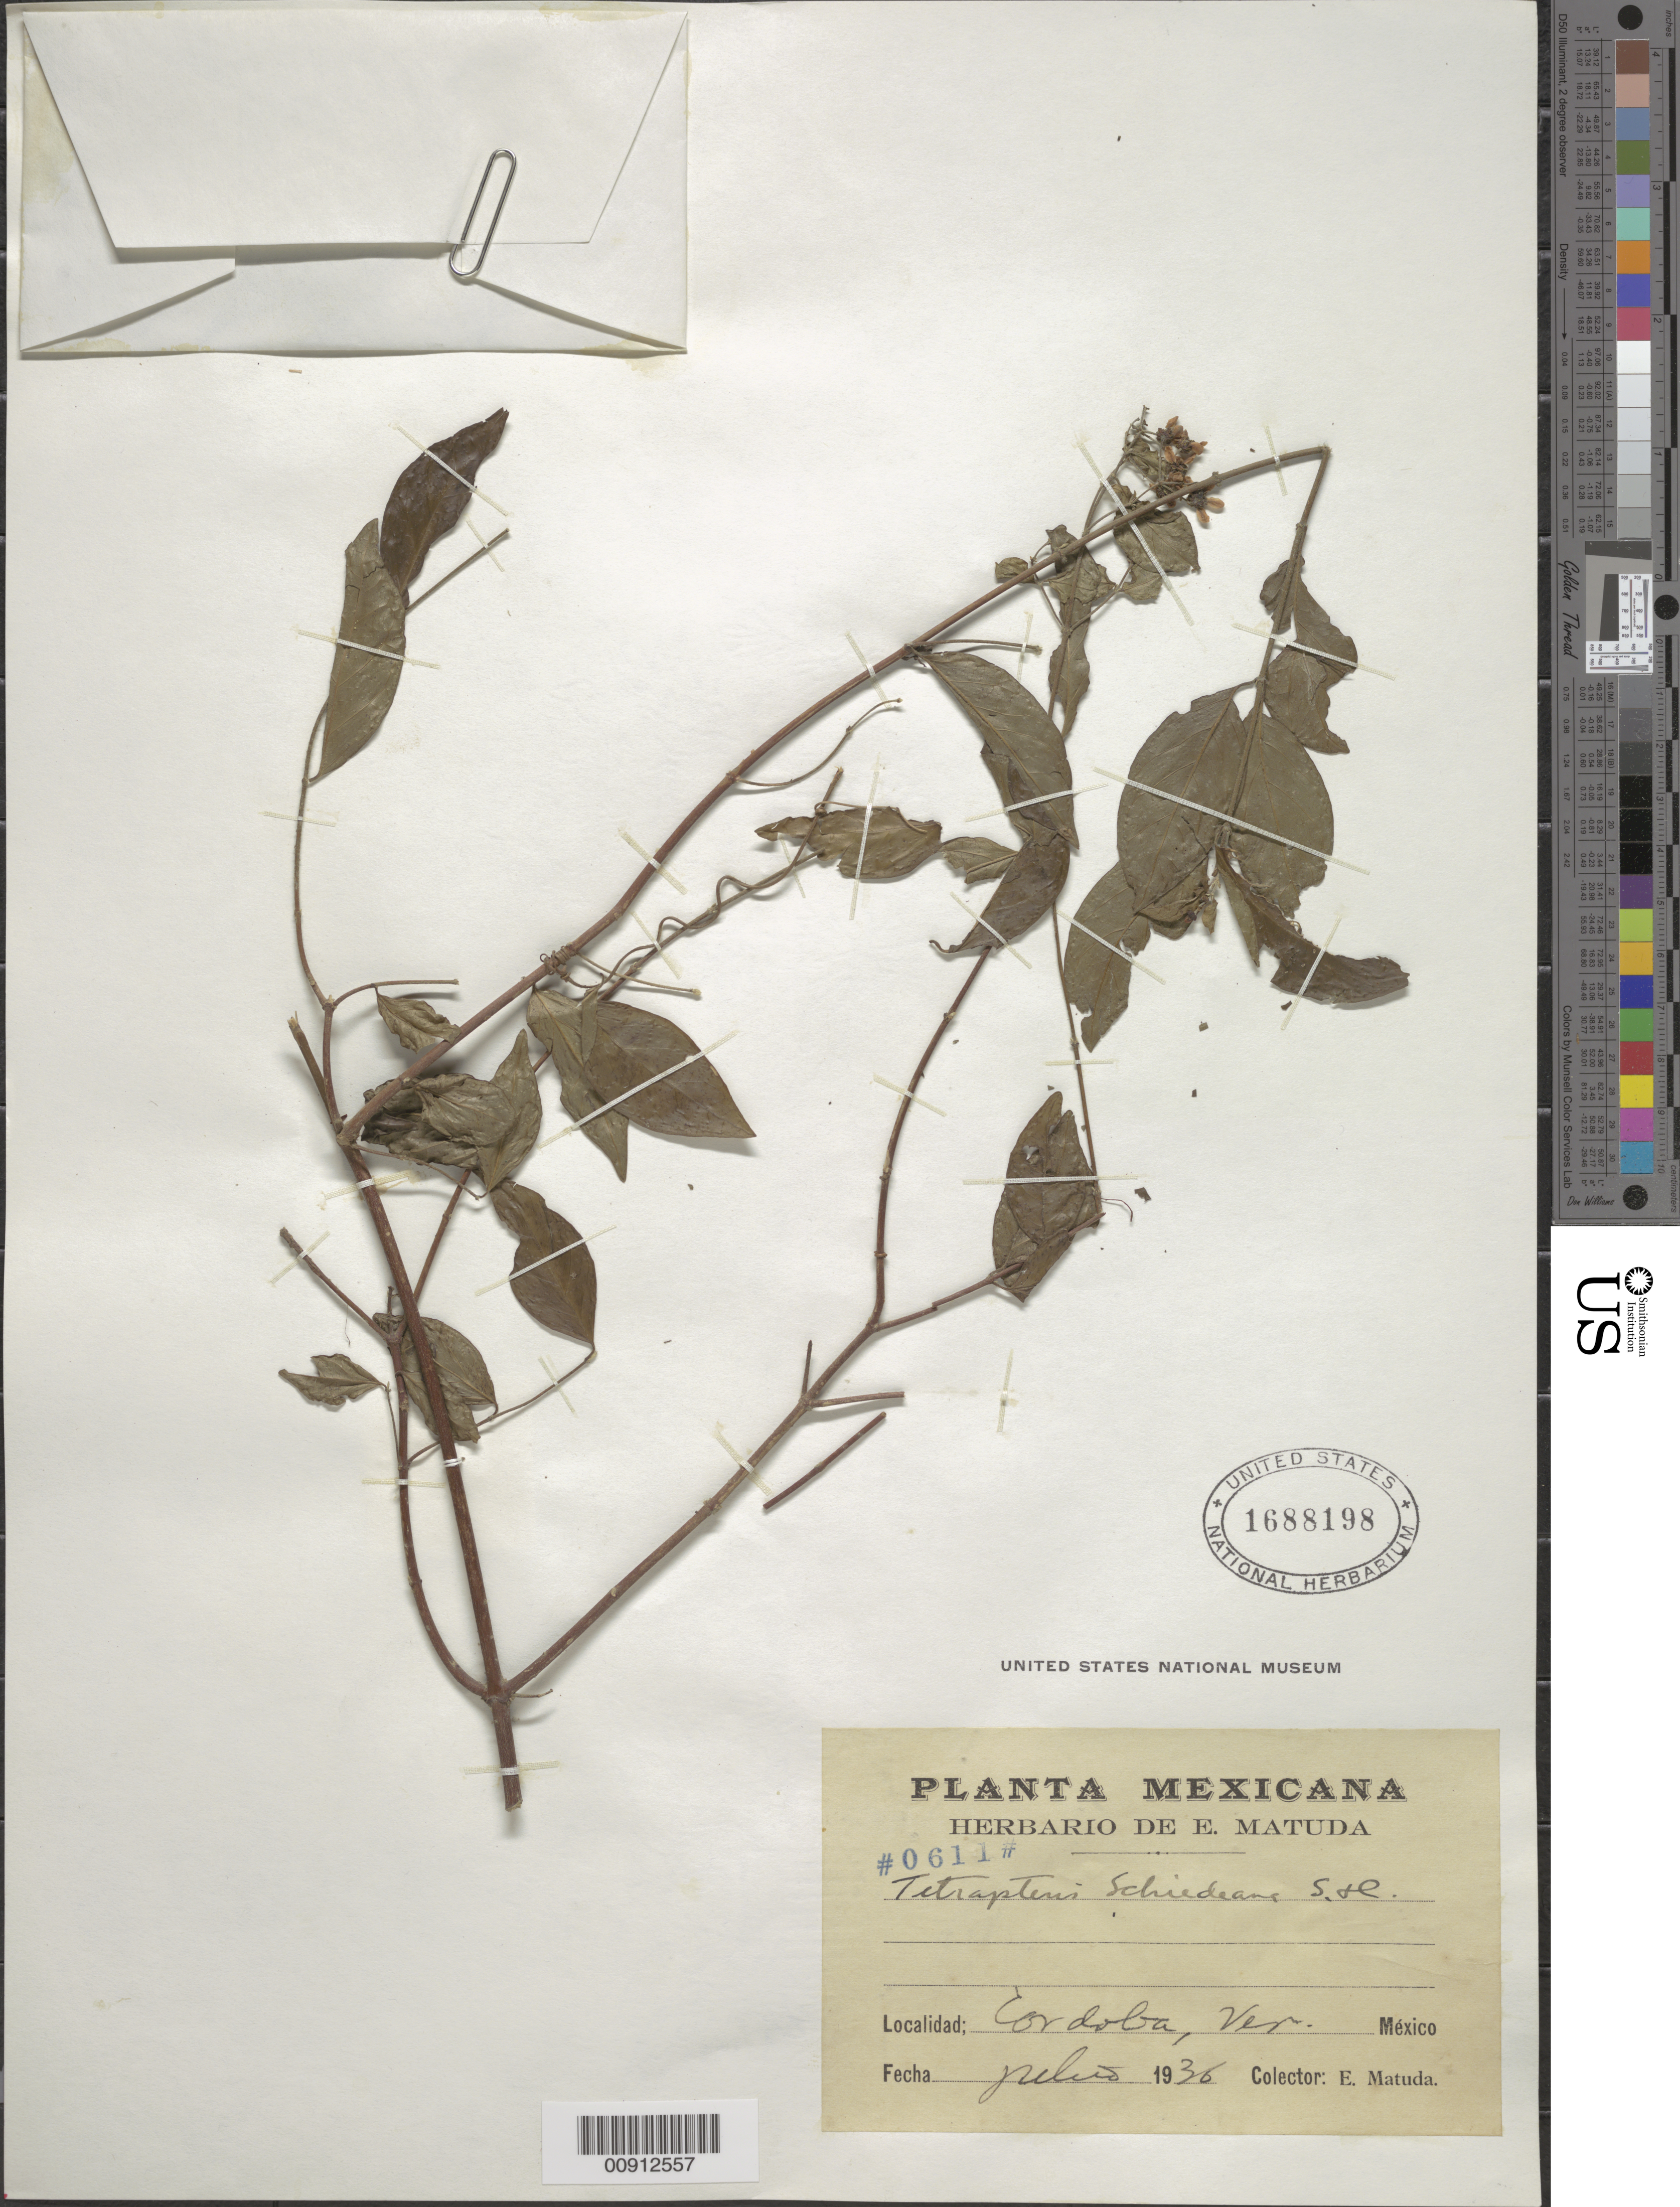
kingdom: Plantae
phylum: Tracheophyta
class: Magnoliopsida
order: Malpighiales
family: Malpighiaceae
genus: Tetrapterys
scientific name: Tetrapterys schiedeana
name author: Schltdl. & Cham.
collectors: E. Matuda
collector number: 0611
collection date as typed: Jul 1936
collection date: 1936-07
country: Mexico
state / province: Veracruz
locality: Cordoba, Veracruz.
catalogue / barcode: US 1688198